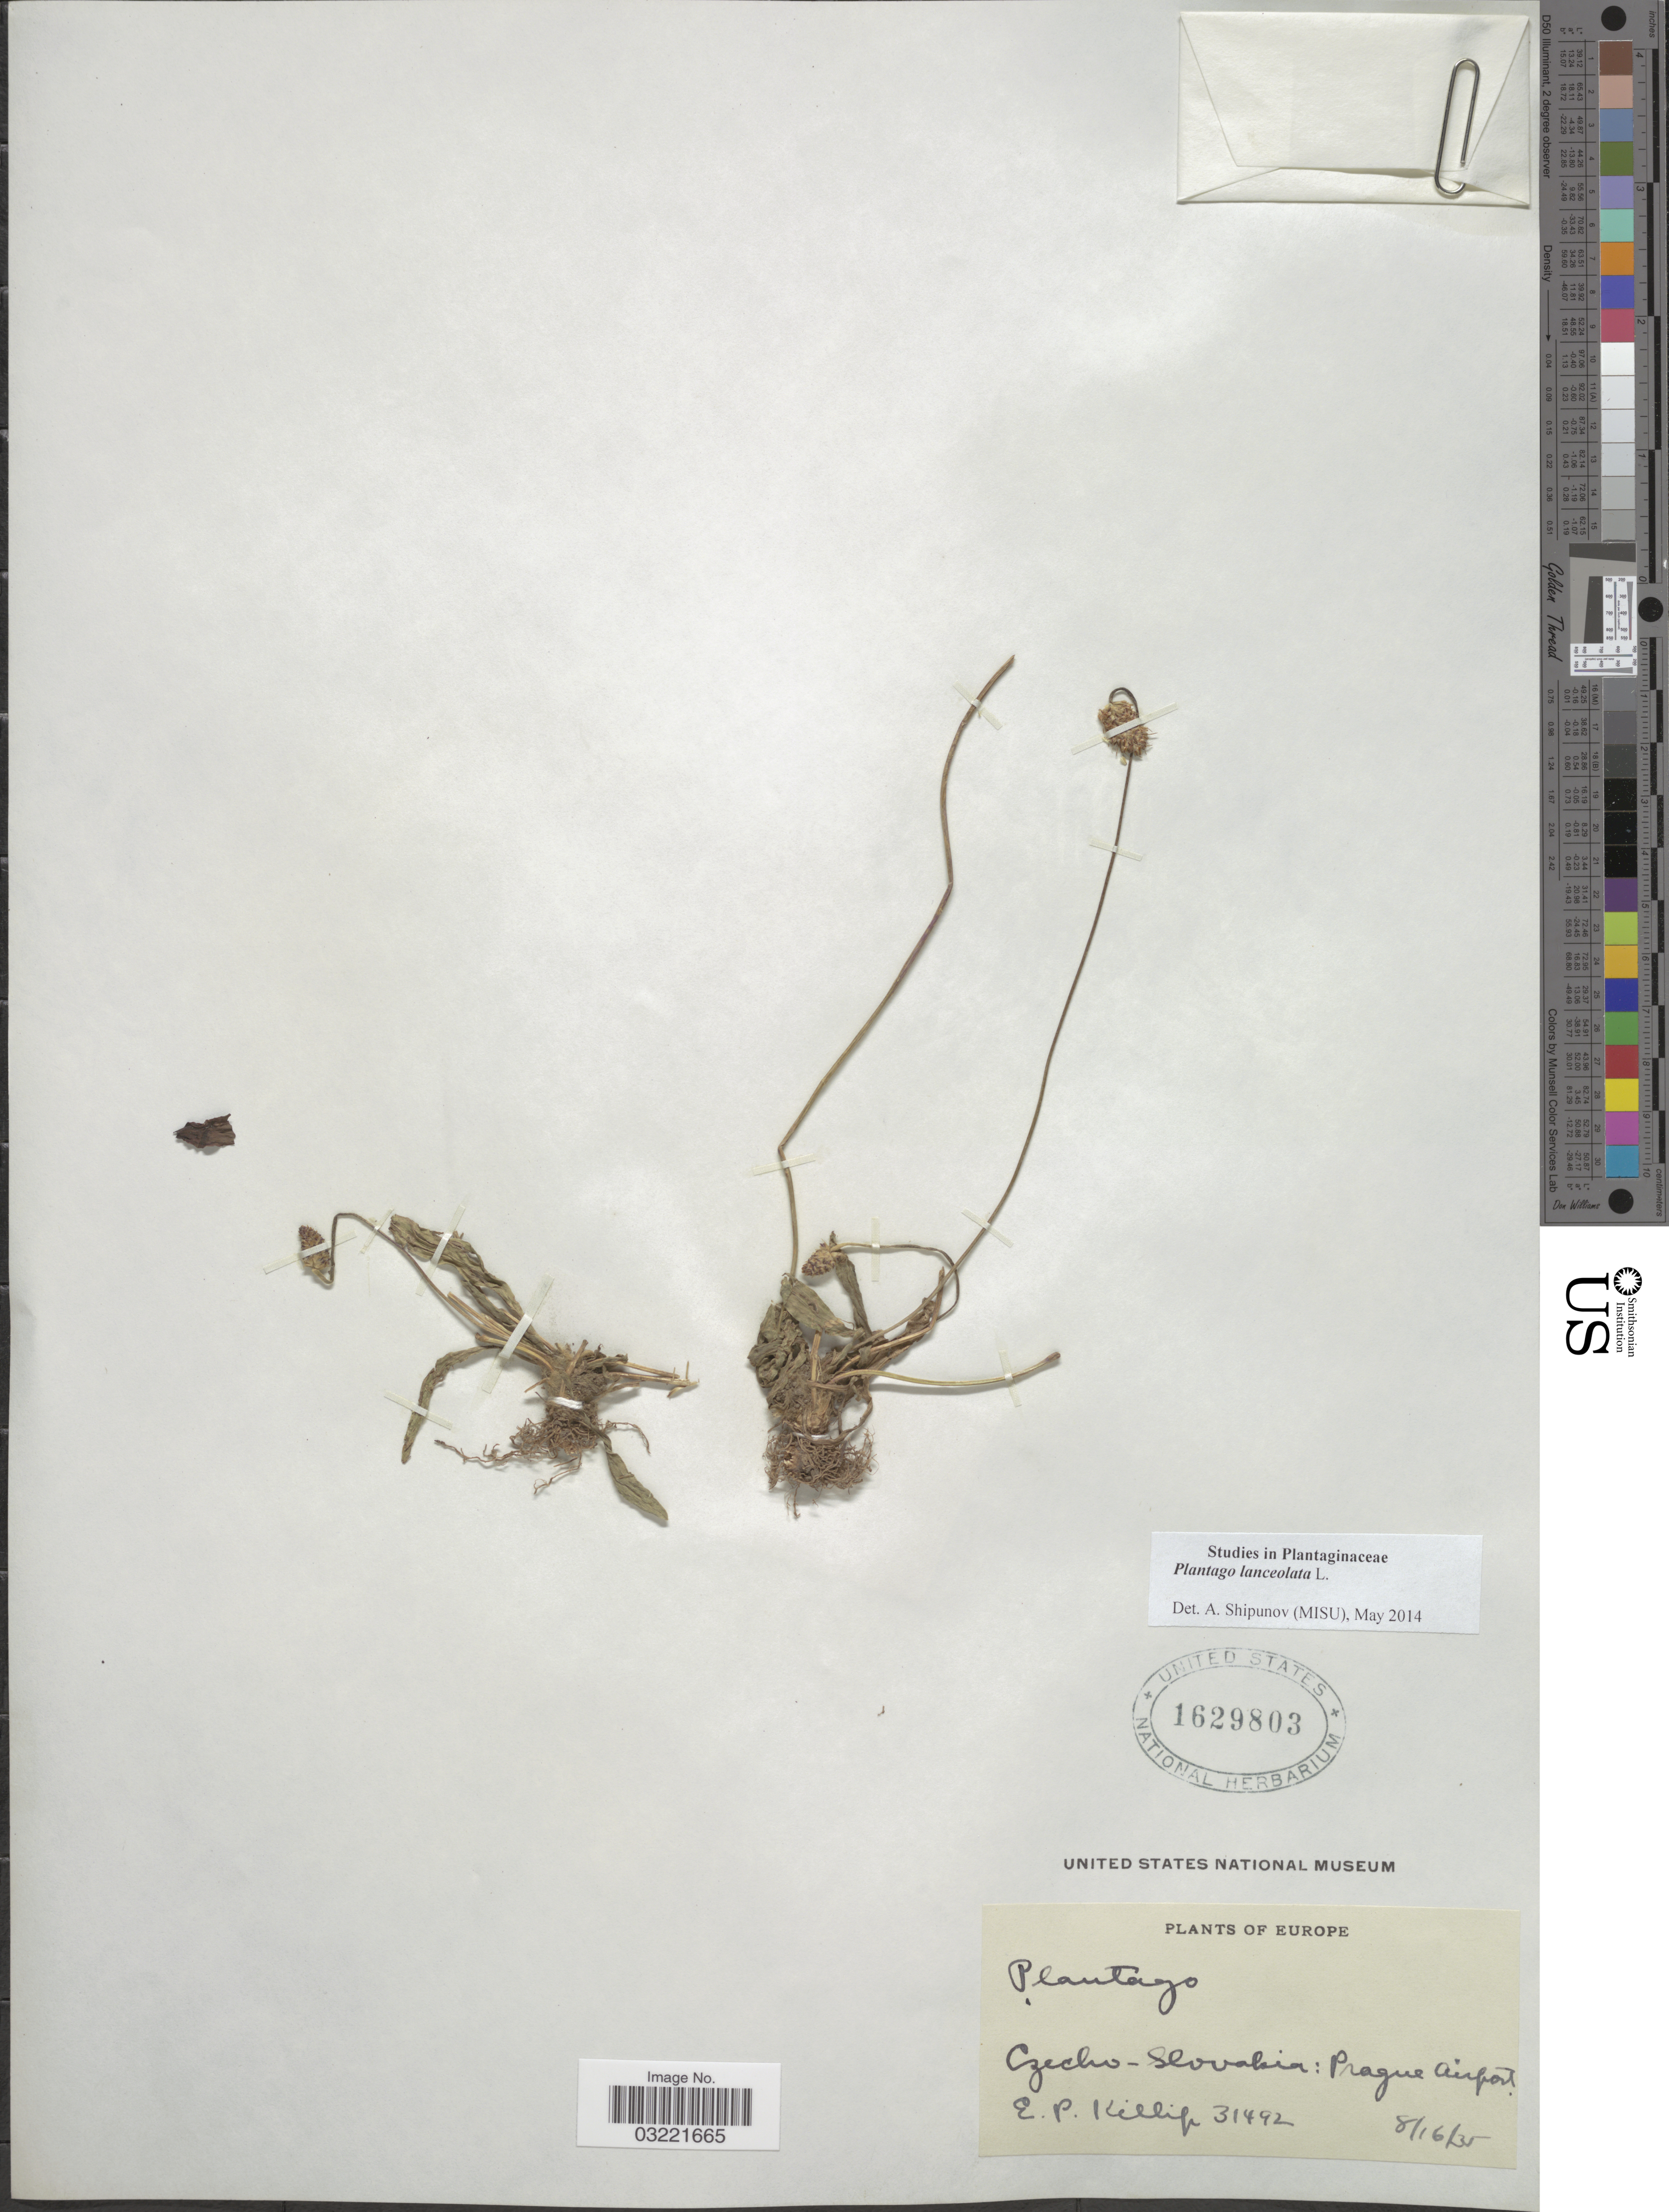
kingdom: Plantae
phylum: Tracheophyta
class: Magnoliopsida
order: Lamiales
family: Plantaginaceae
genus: Plantago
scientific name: Plantago lanceolata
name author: L.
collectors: E. P. Killip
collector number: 31492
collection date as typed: Transcribed d/m/y: 16/8/35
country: Czechia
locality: Szecho-Slovakia: Prague Airport.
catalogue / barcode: US 1629803